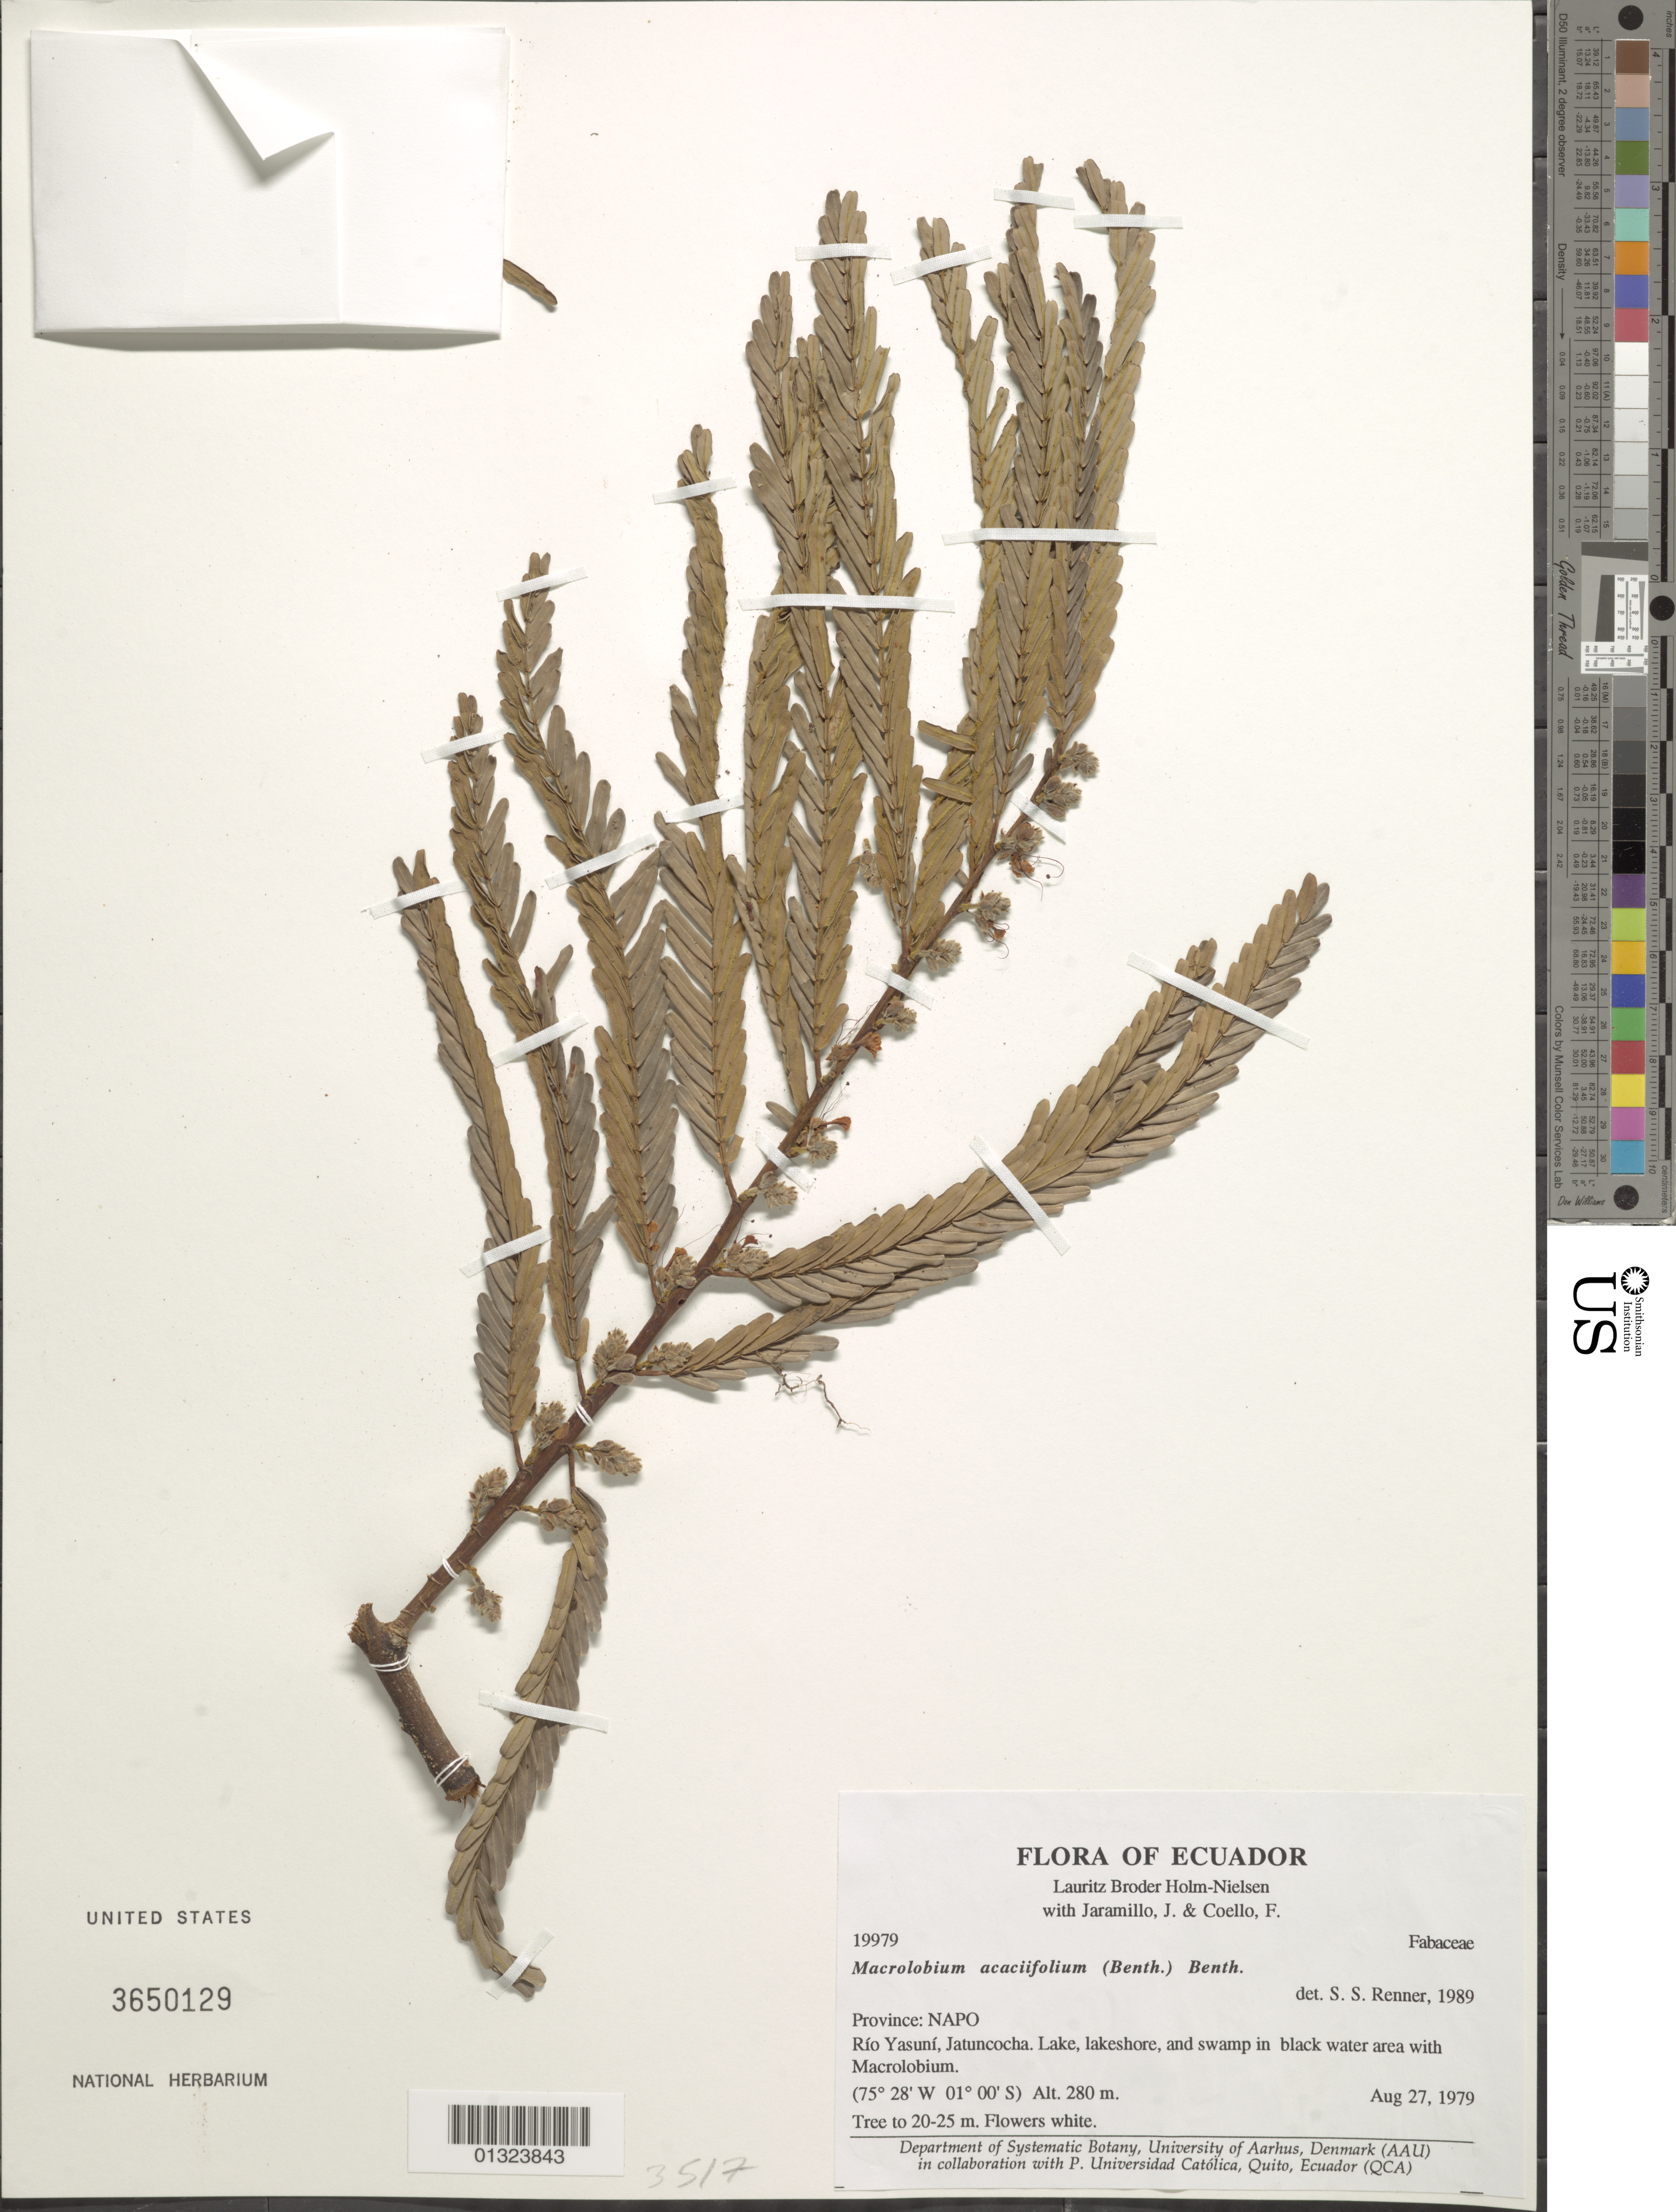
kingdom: Plantae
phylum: Tracheophyta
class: Magnoliopsida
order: Fabales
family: Fabaceae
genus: Macrolobium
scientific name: Macrolobium acaciifolium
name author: (Benth.) Benth.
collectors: L. B. Holm-Nielsen, J. L. Jaramillo & F. Coello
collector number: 19979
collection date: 1979-08-27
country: Ecuador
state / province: Napo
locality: Rio Yasuni, Jatuncocha, Lake.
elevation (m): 280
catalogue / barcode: US 3650129